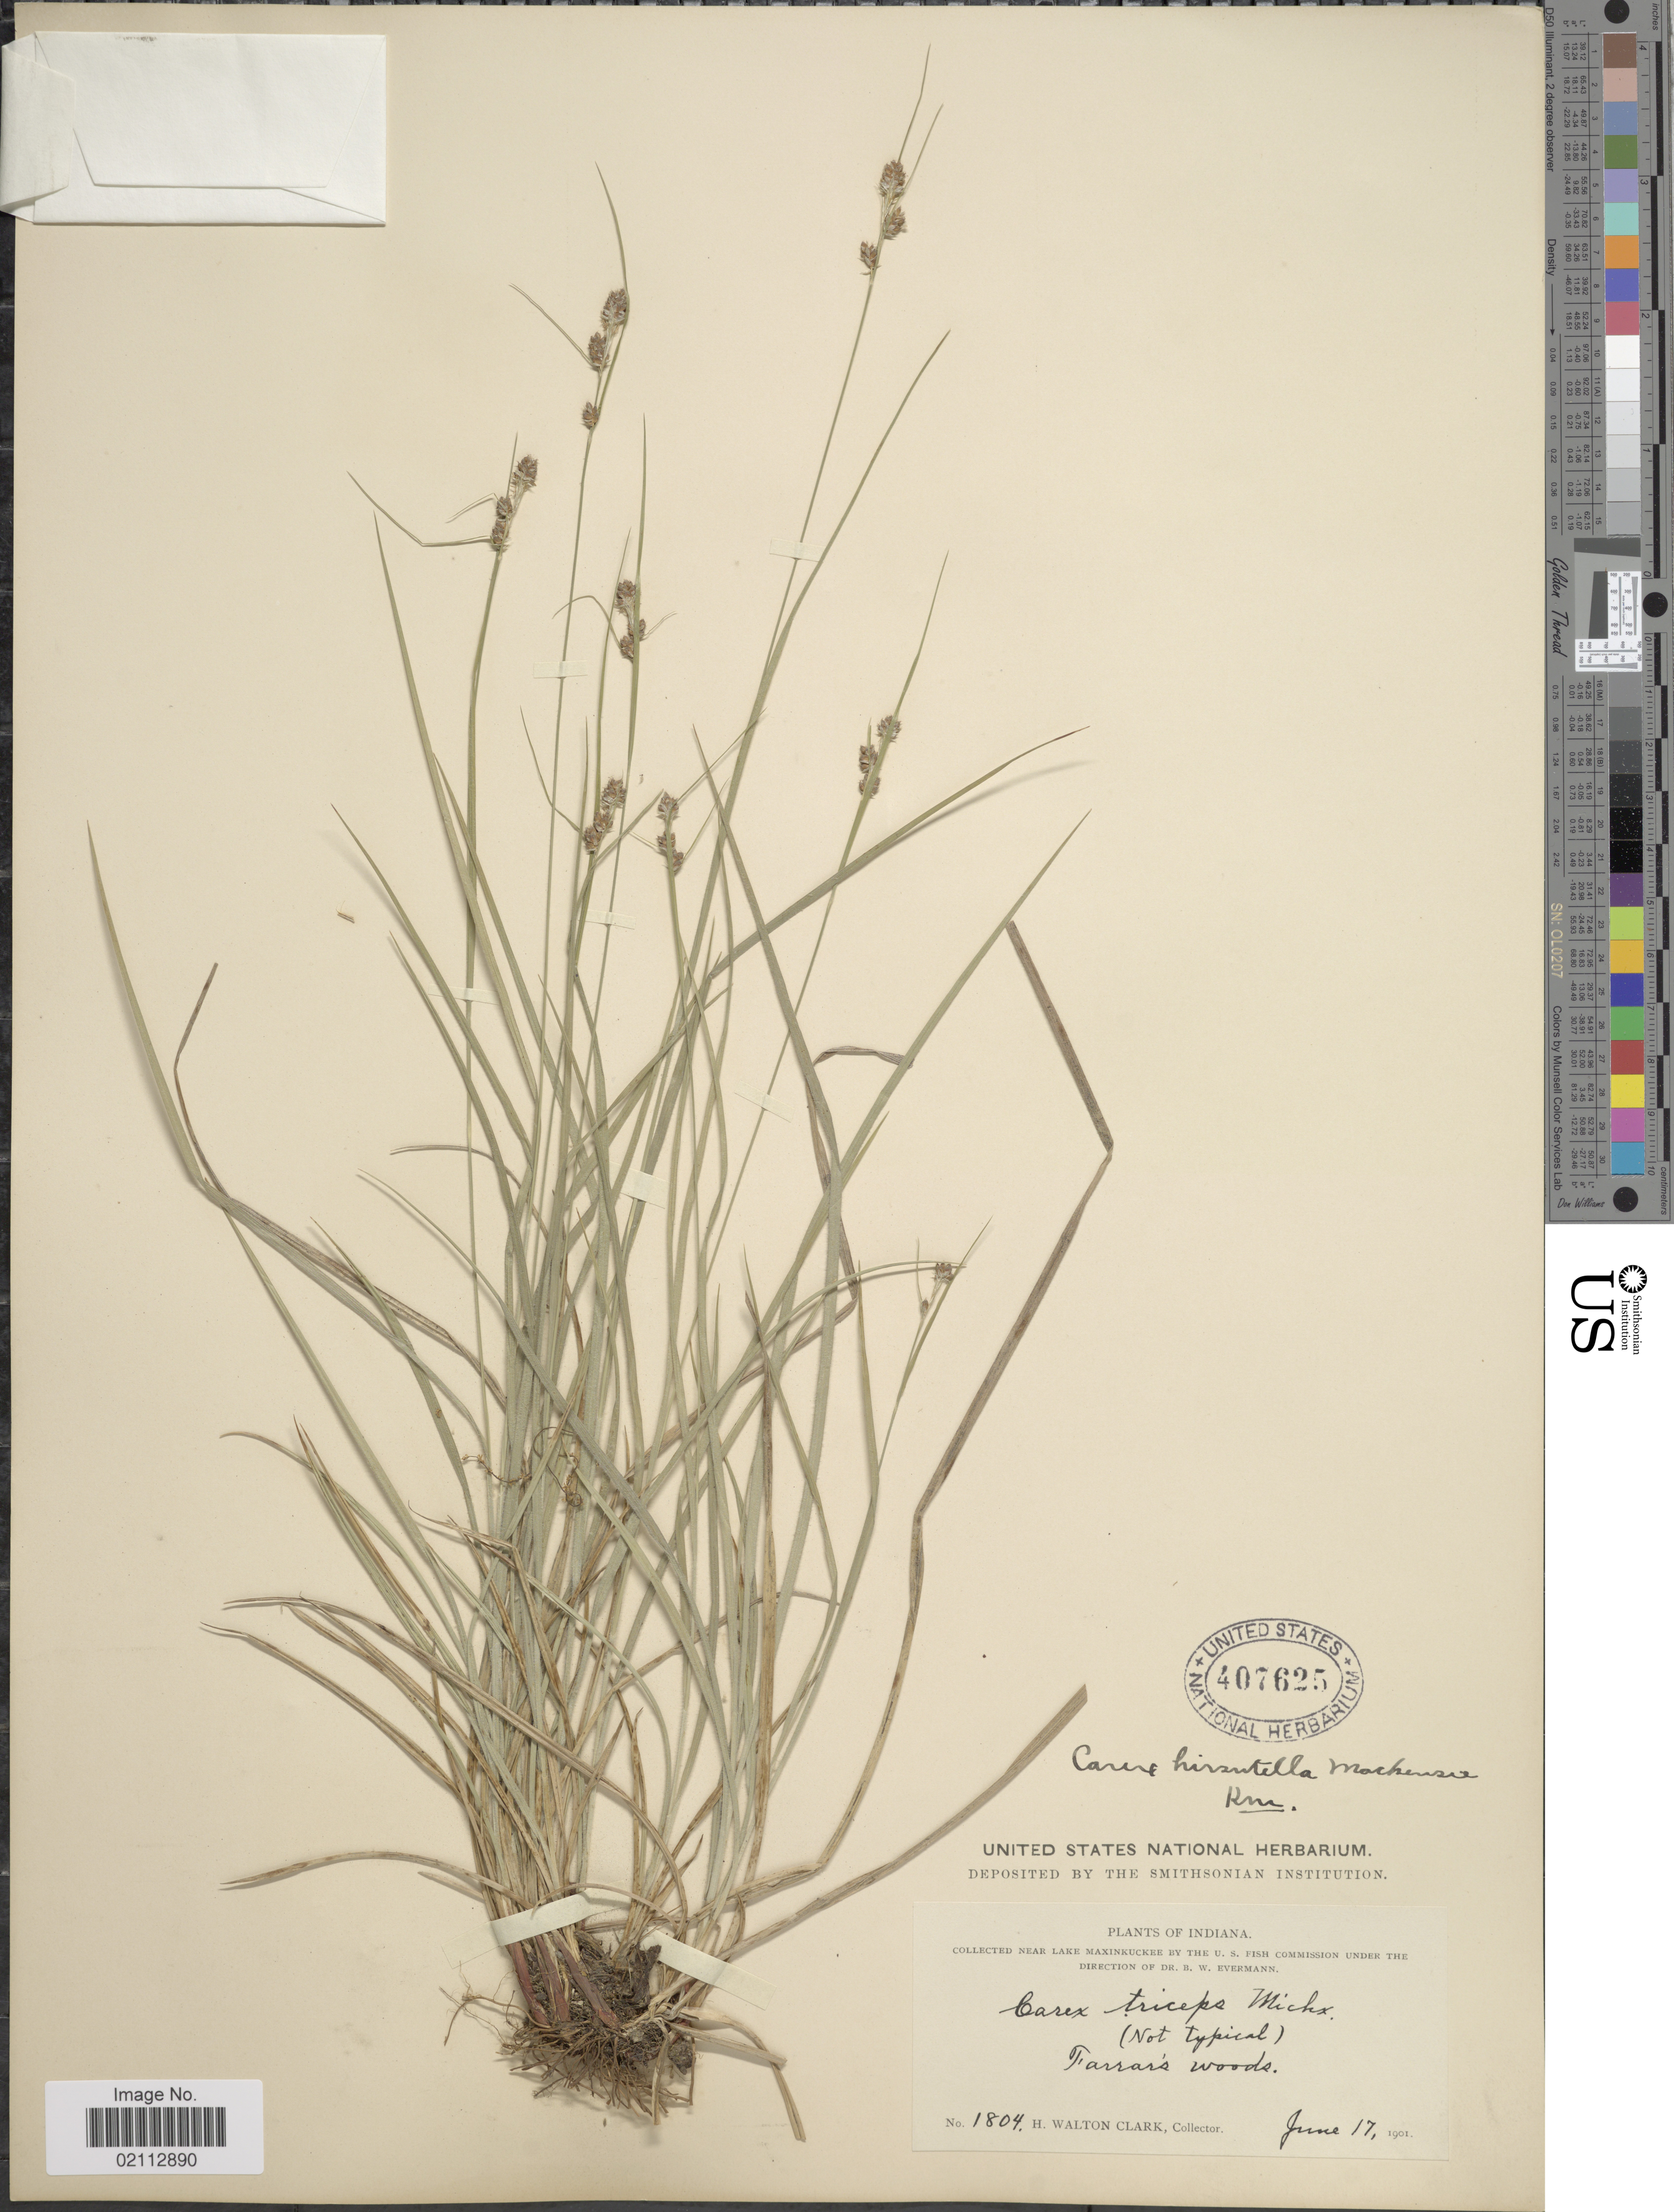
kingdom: Plantae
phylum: Tracheophyta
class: Liliopsida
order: Poales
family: Cyperaceae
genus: Carex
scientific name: Carex hirsutella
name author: Mack.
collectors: H. W. Clark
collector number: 1804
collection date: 1901-06-17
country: United States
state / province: Indiana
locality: Near lake Maxinkuckee. Farrar's Woods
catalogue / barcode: US 407625